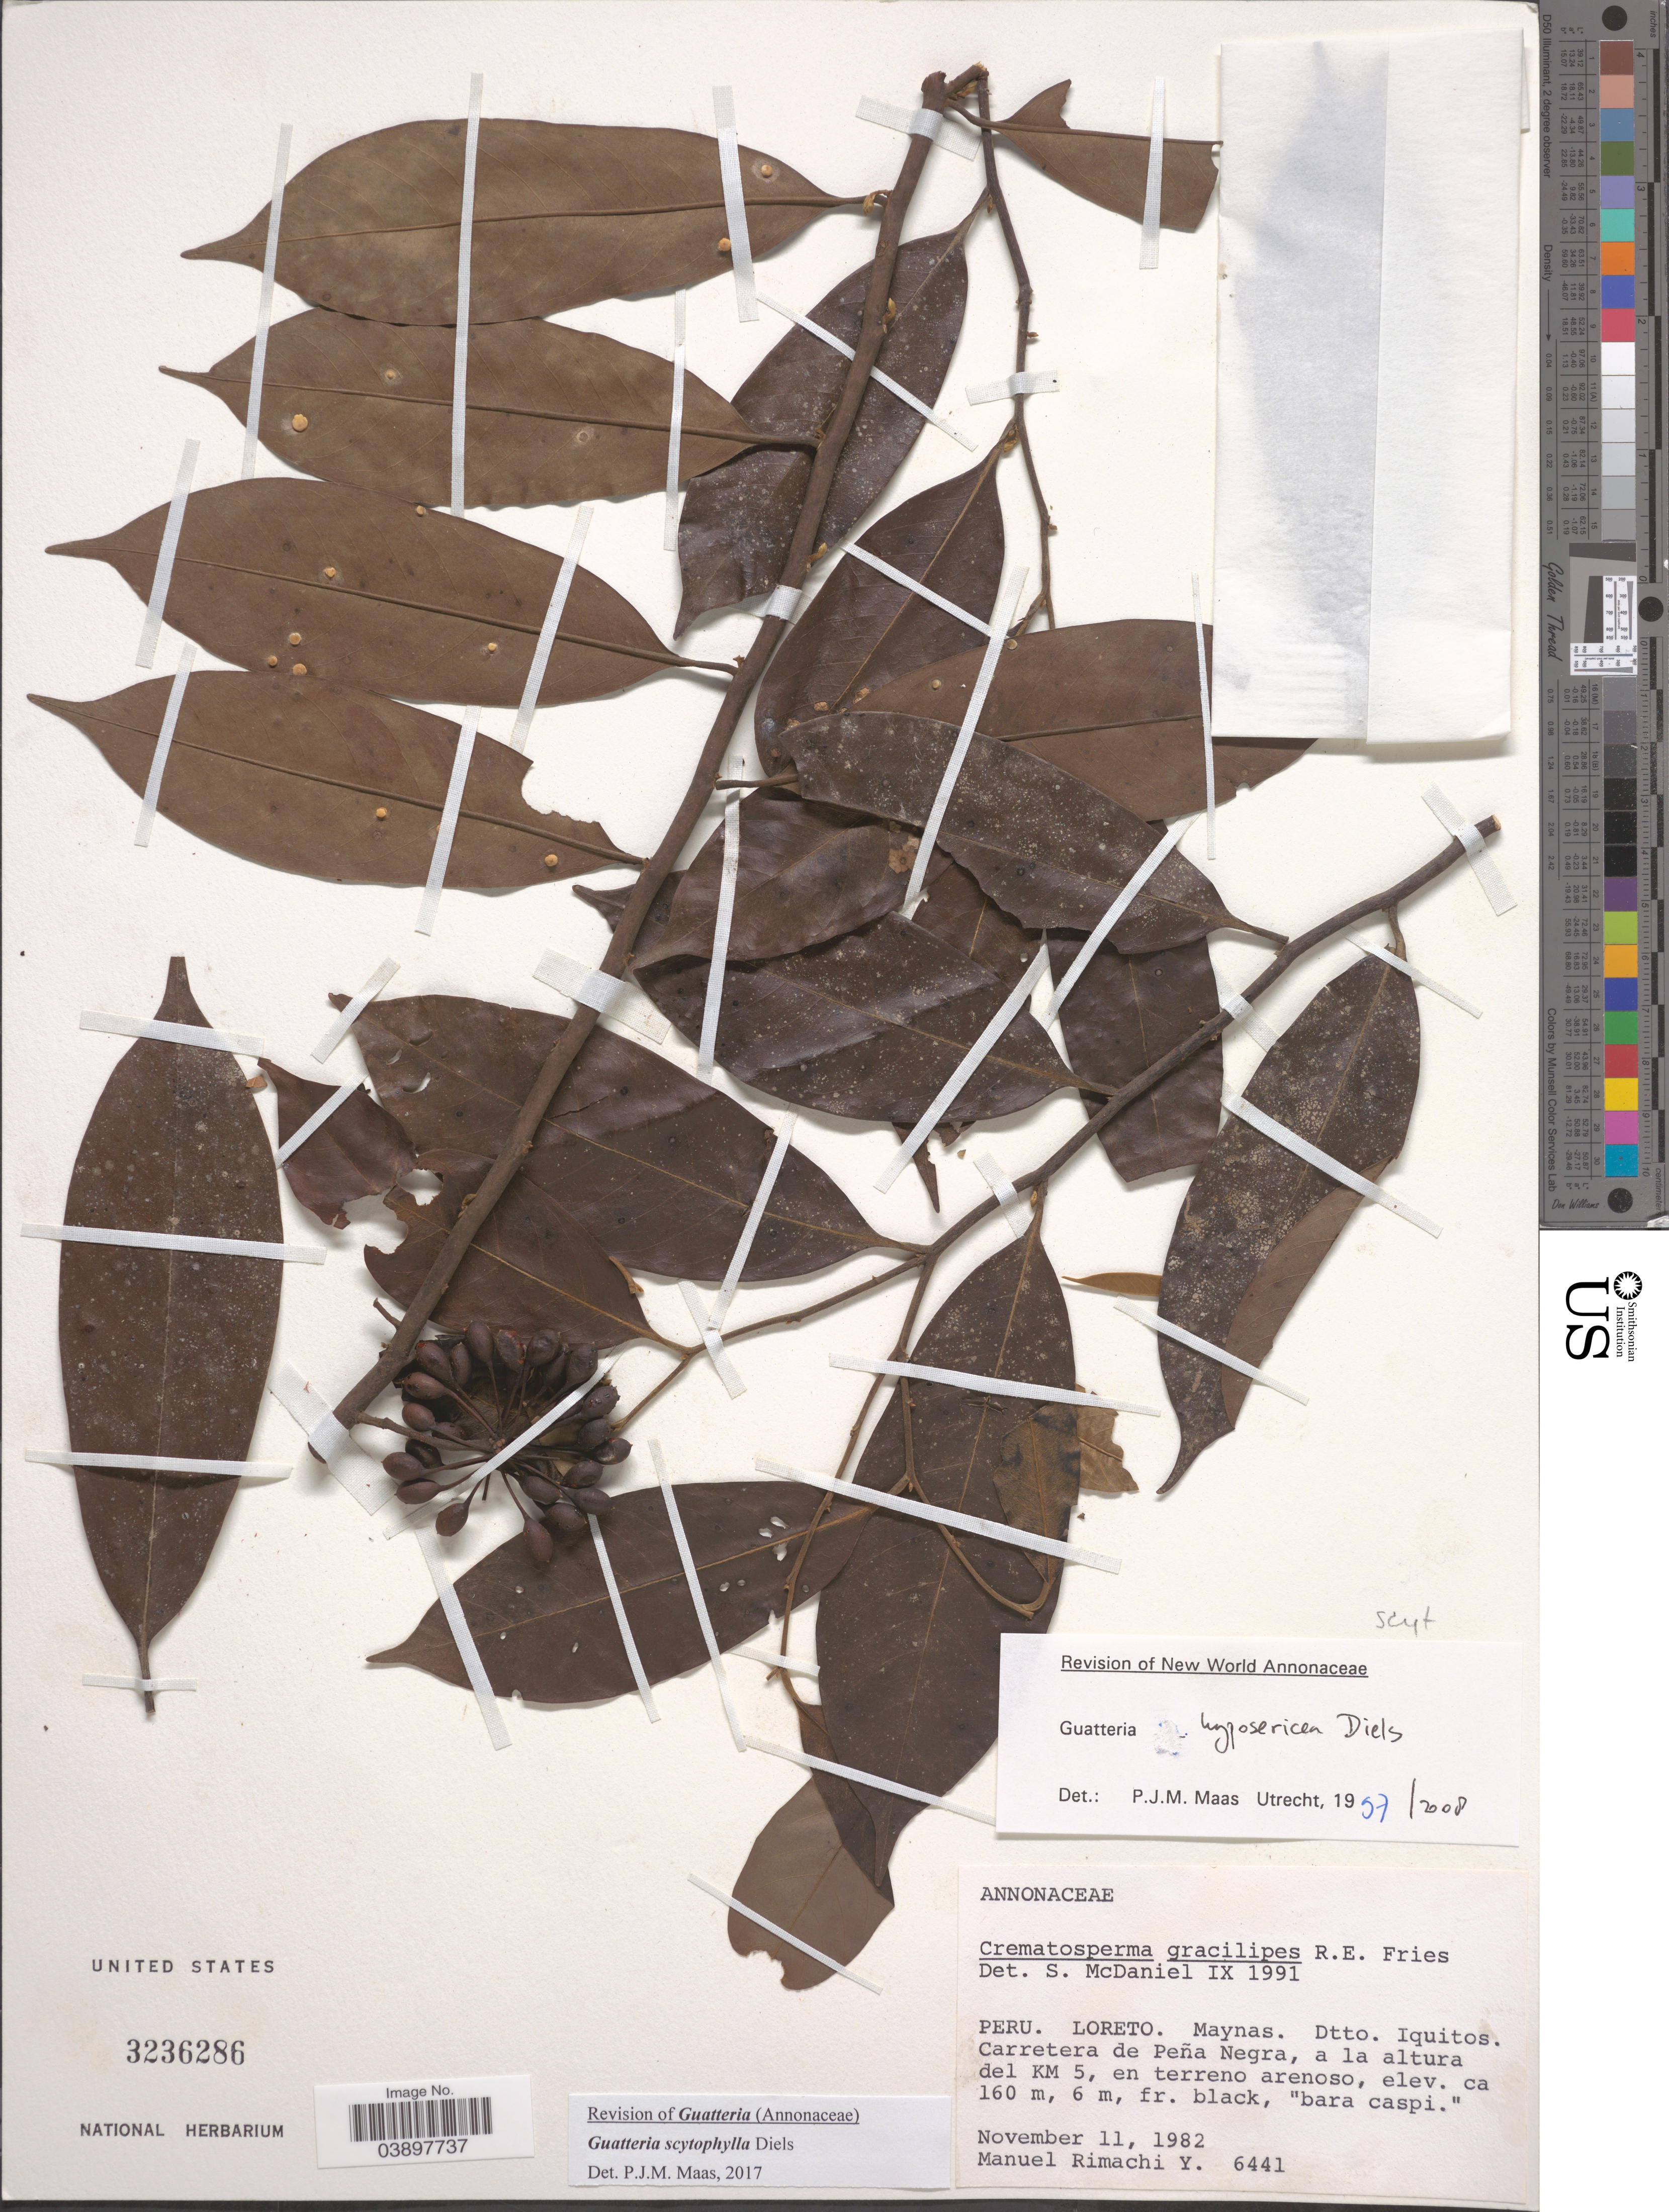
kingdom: Plantae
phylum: Tracheophyta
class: Magnoliopsida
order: Magnoliales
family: Annonaceae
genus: Guatteria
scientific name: Guatteria scytophylla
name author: Diels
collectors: M. Rimachi Y.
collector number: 6441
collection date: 1982-11-11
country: Peru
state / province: Loreto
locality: Maynas. Dtto. Iquitos. Carretera de Peña Negra, a la altura del KM 5.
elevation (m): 160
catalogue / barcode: US 3236286